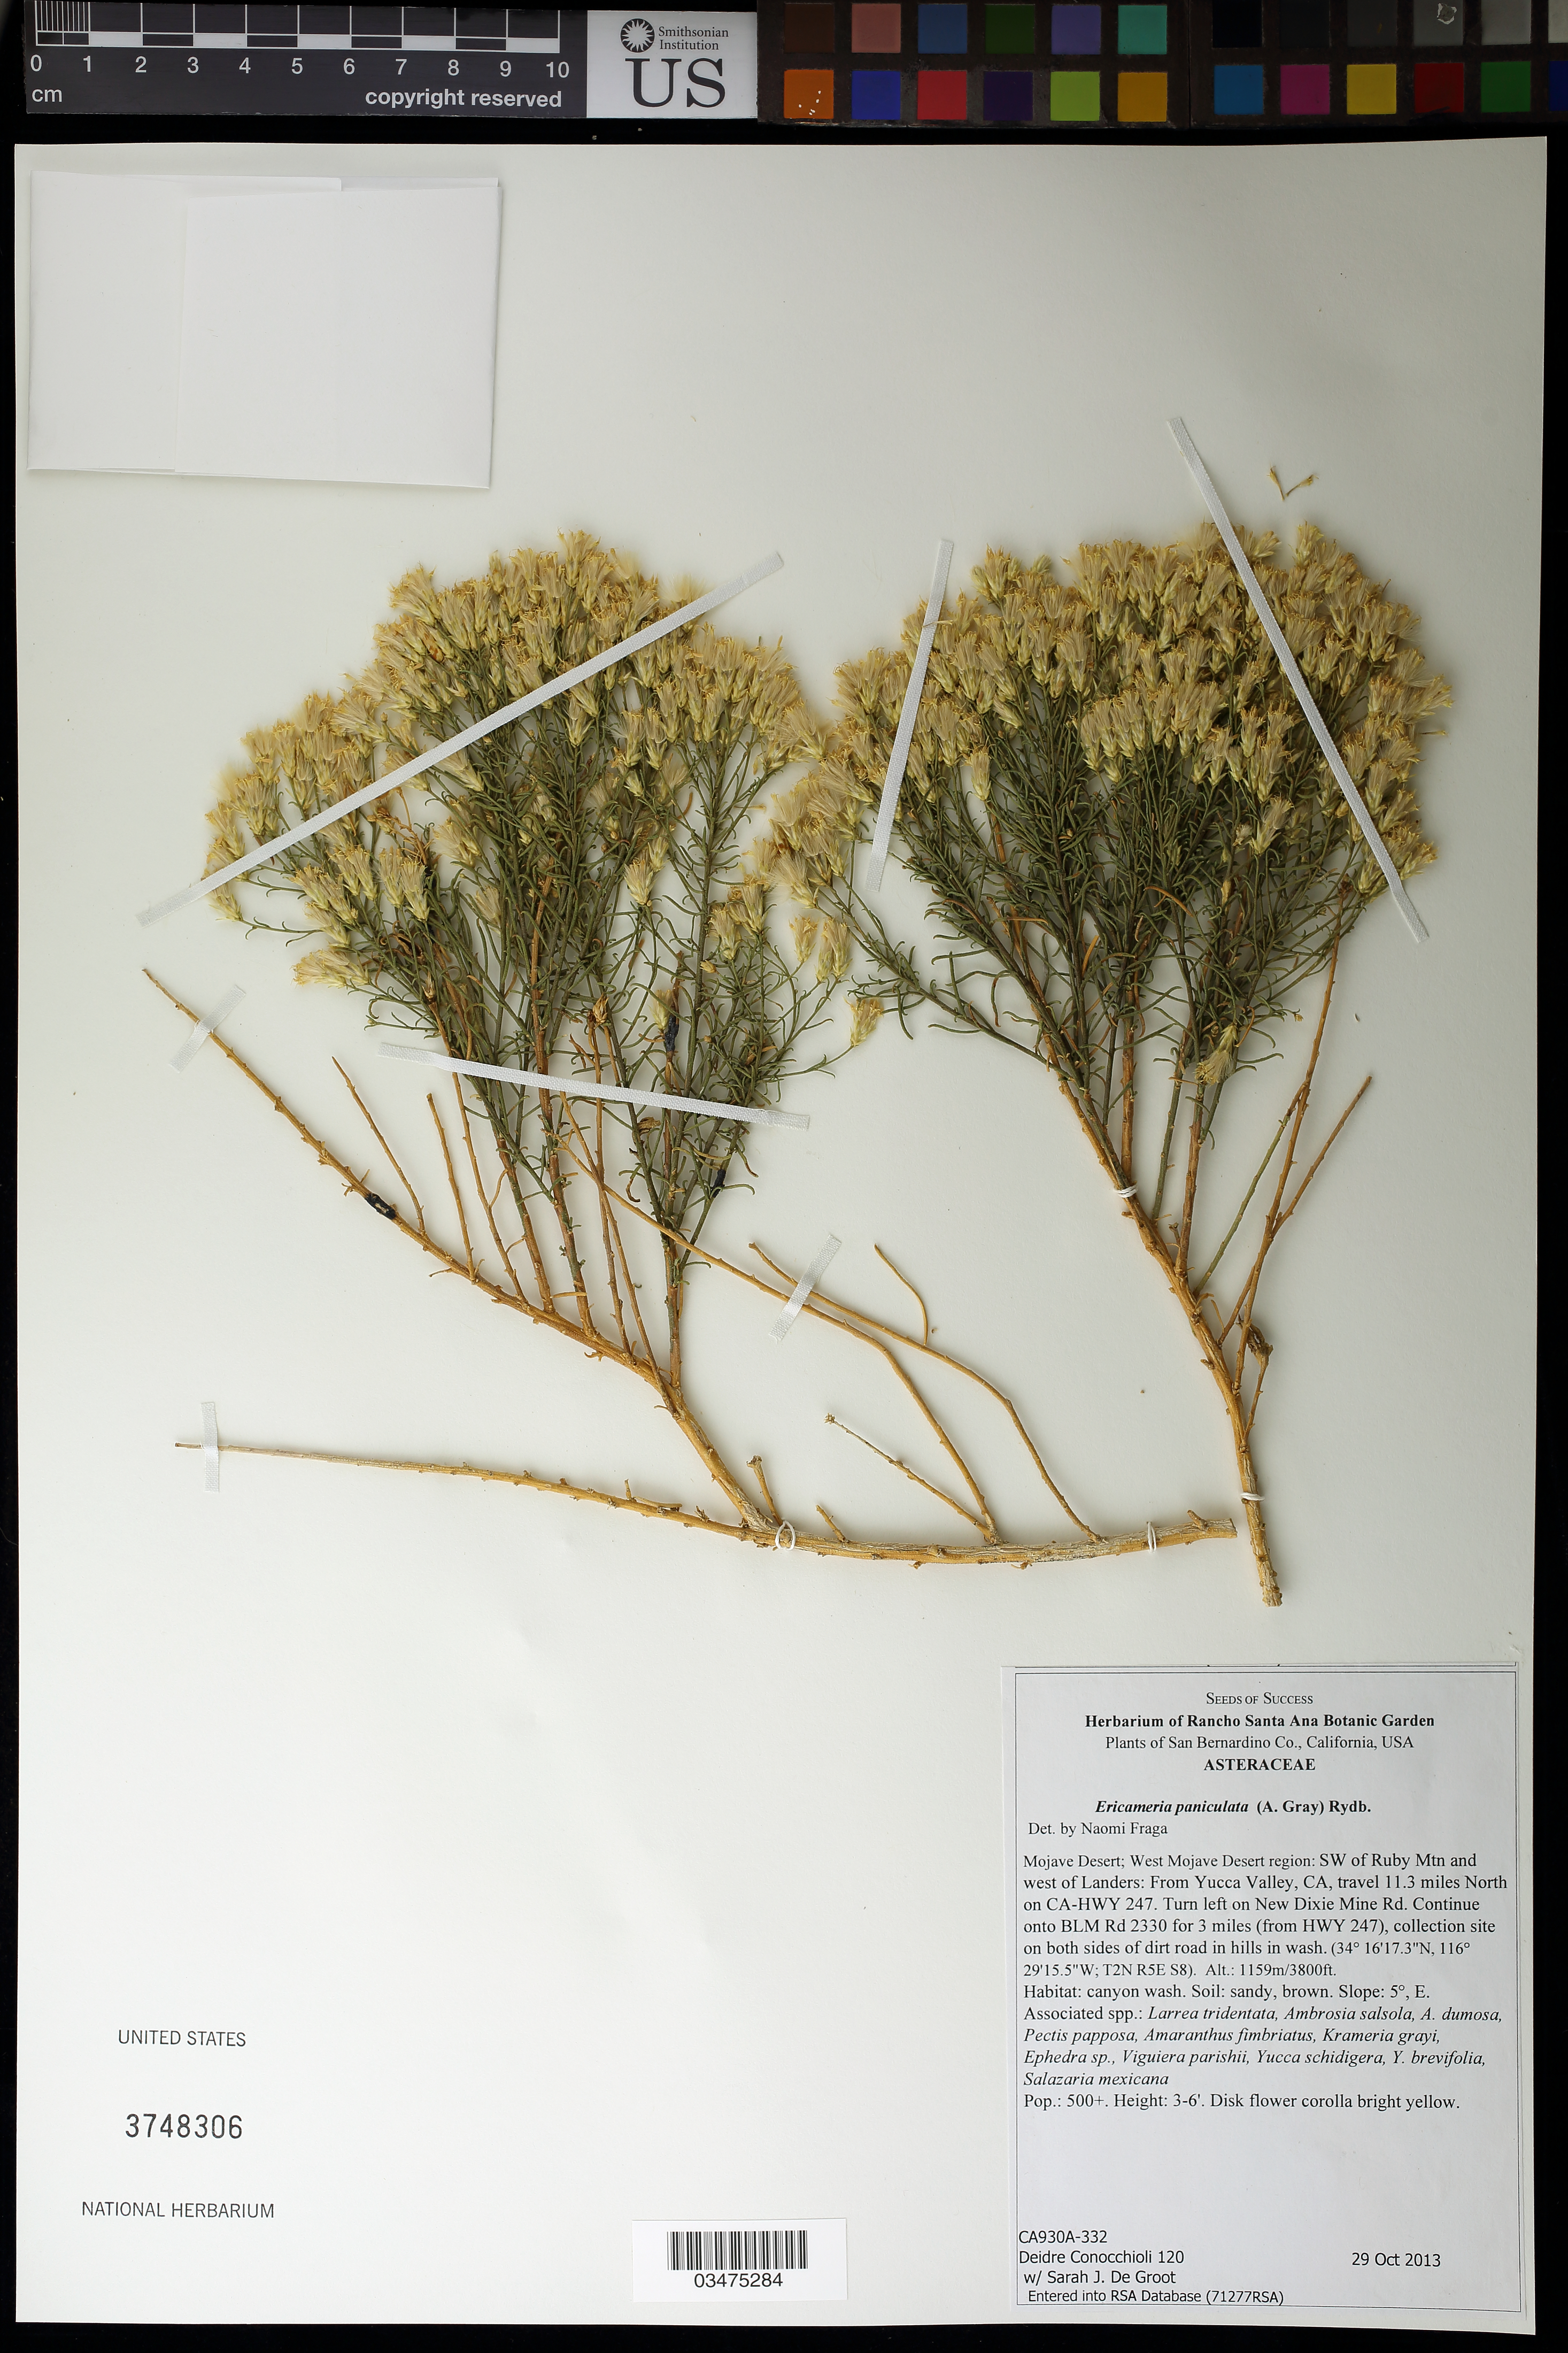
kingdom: Plantae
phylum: Tracheophyta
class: Magnoliopsida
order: Asterales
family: Asteraceae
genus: Ericameria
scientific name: Ericameria paniculata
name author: (A. Gray) Rydb.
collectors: D. Conocchioli & S. De Groot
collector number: CA930A-332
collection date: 2013-10-29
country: United States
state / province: California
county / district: San Bernardino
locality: Mojave Desert. SW of Ruby Mtn and W of Landers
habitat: Canyon, sandy, brown soil.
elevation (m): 1158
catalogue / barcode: US 3748306